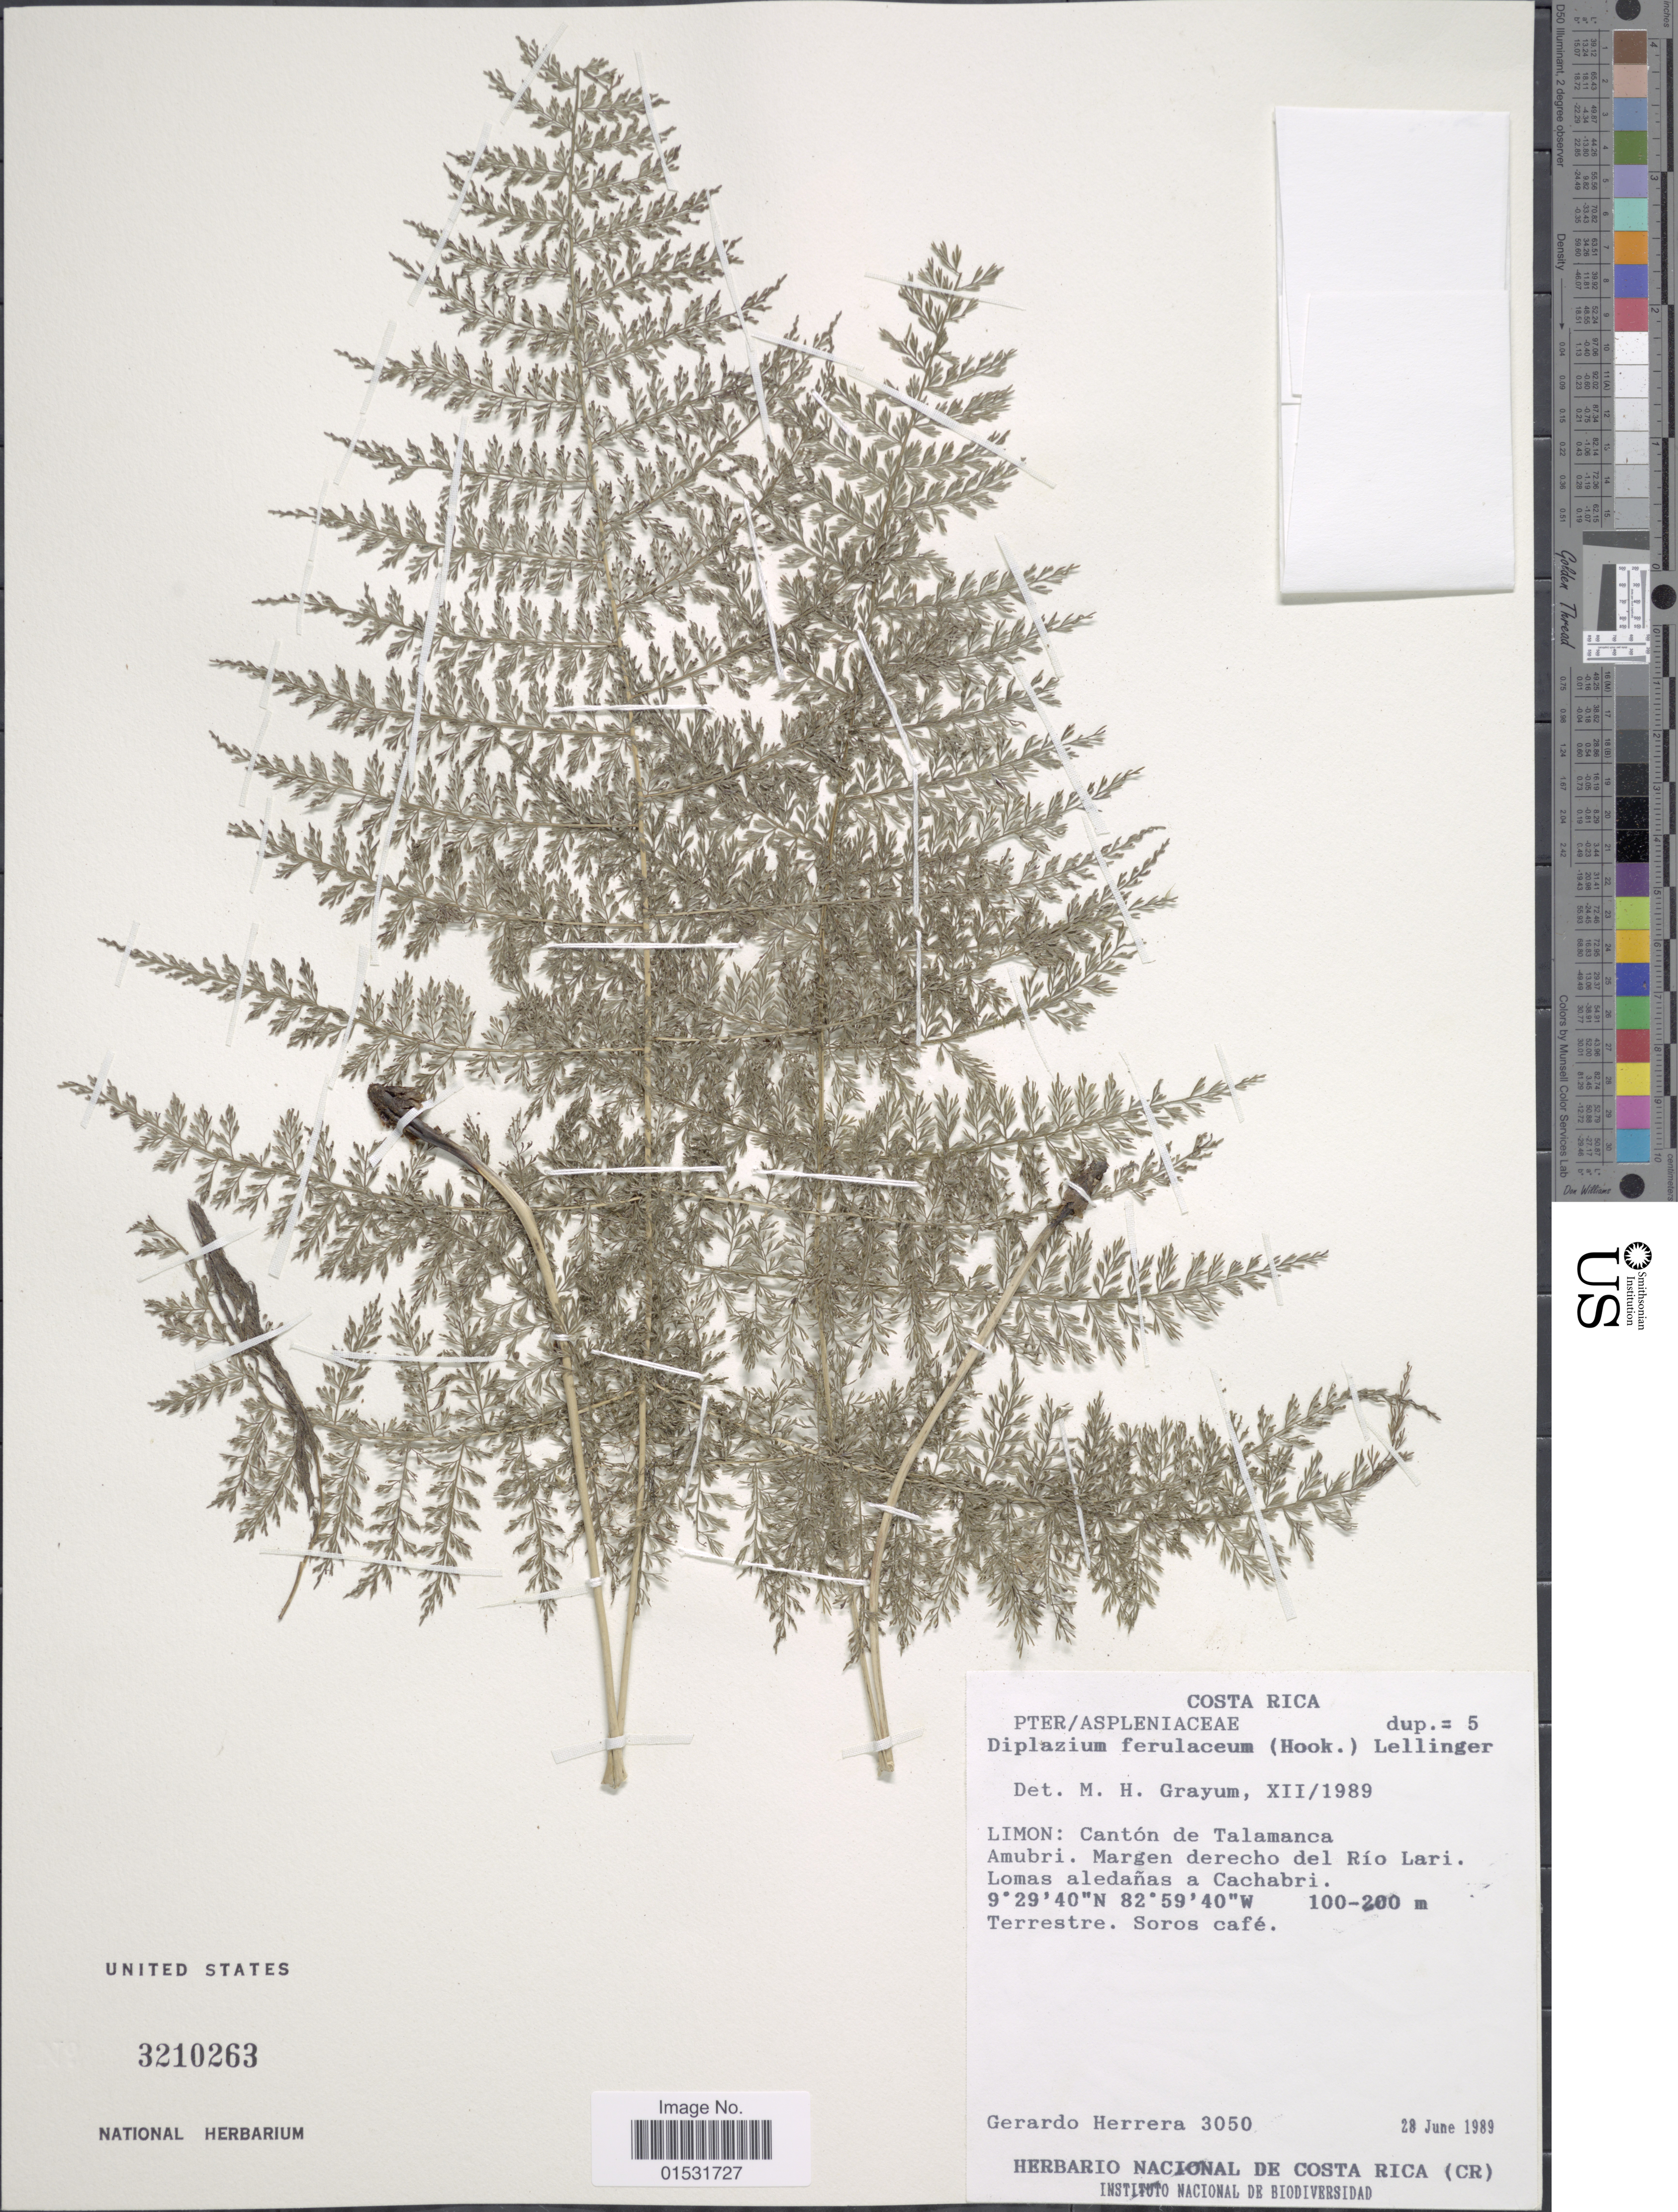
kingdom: Plantae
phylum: Tracheophyta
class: Polypodiopsida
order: Polypodiales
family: Athyriaceae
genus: Diplazium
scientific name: Diplazium ferulaceum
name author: (T. Moore ex Hook.) Lellinger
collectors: G. Herrera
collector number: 3050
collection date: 1989-06-28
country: Costa Rica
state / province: Limón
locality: Canton de Talamanca. Amburi. Margen derecho del Rio Lari. Lomas aledanas a Cachabri.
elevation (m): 100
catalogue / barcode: US 3210263